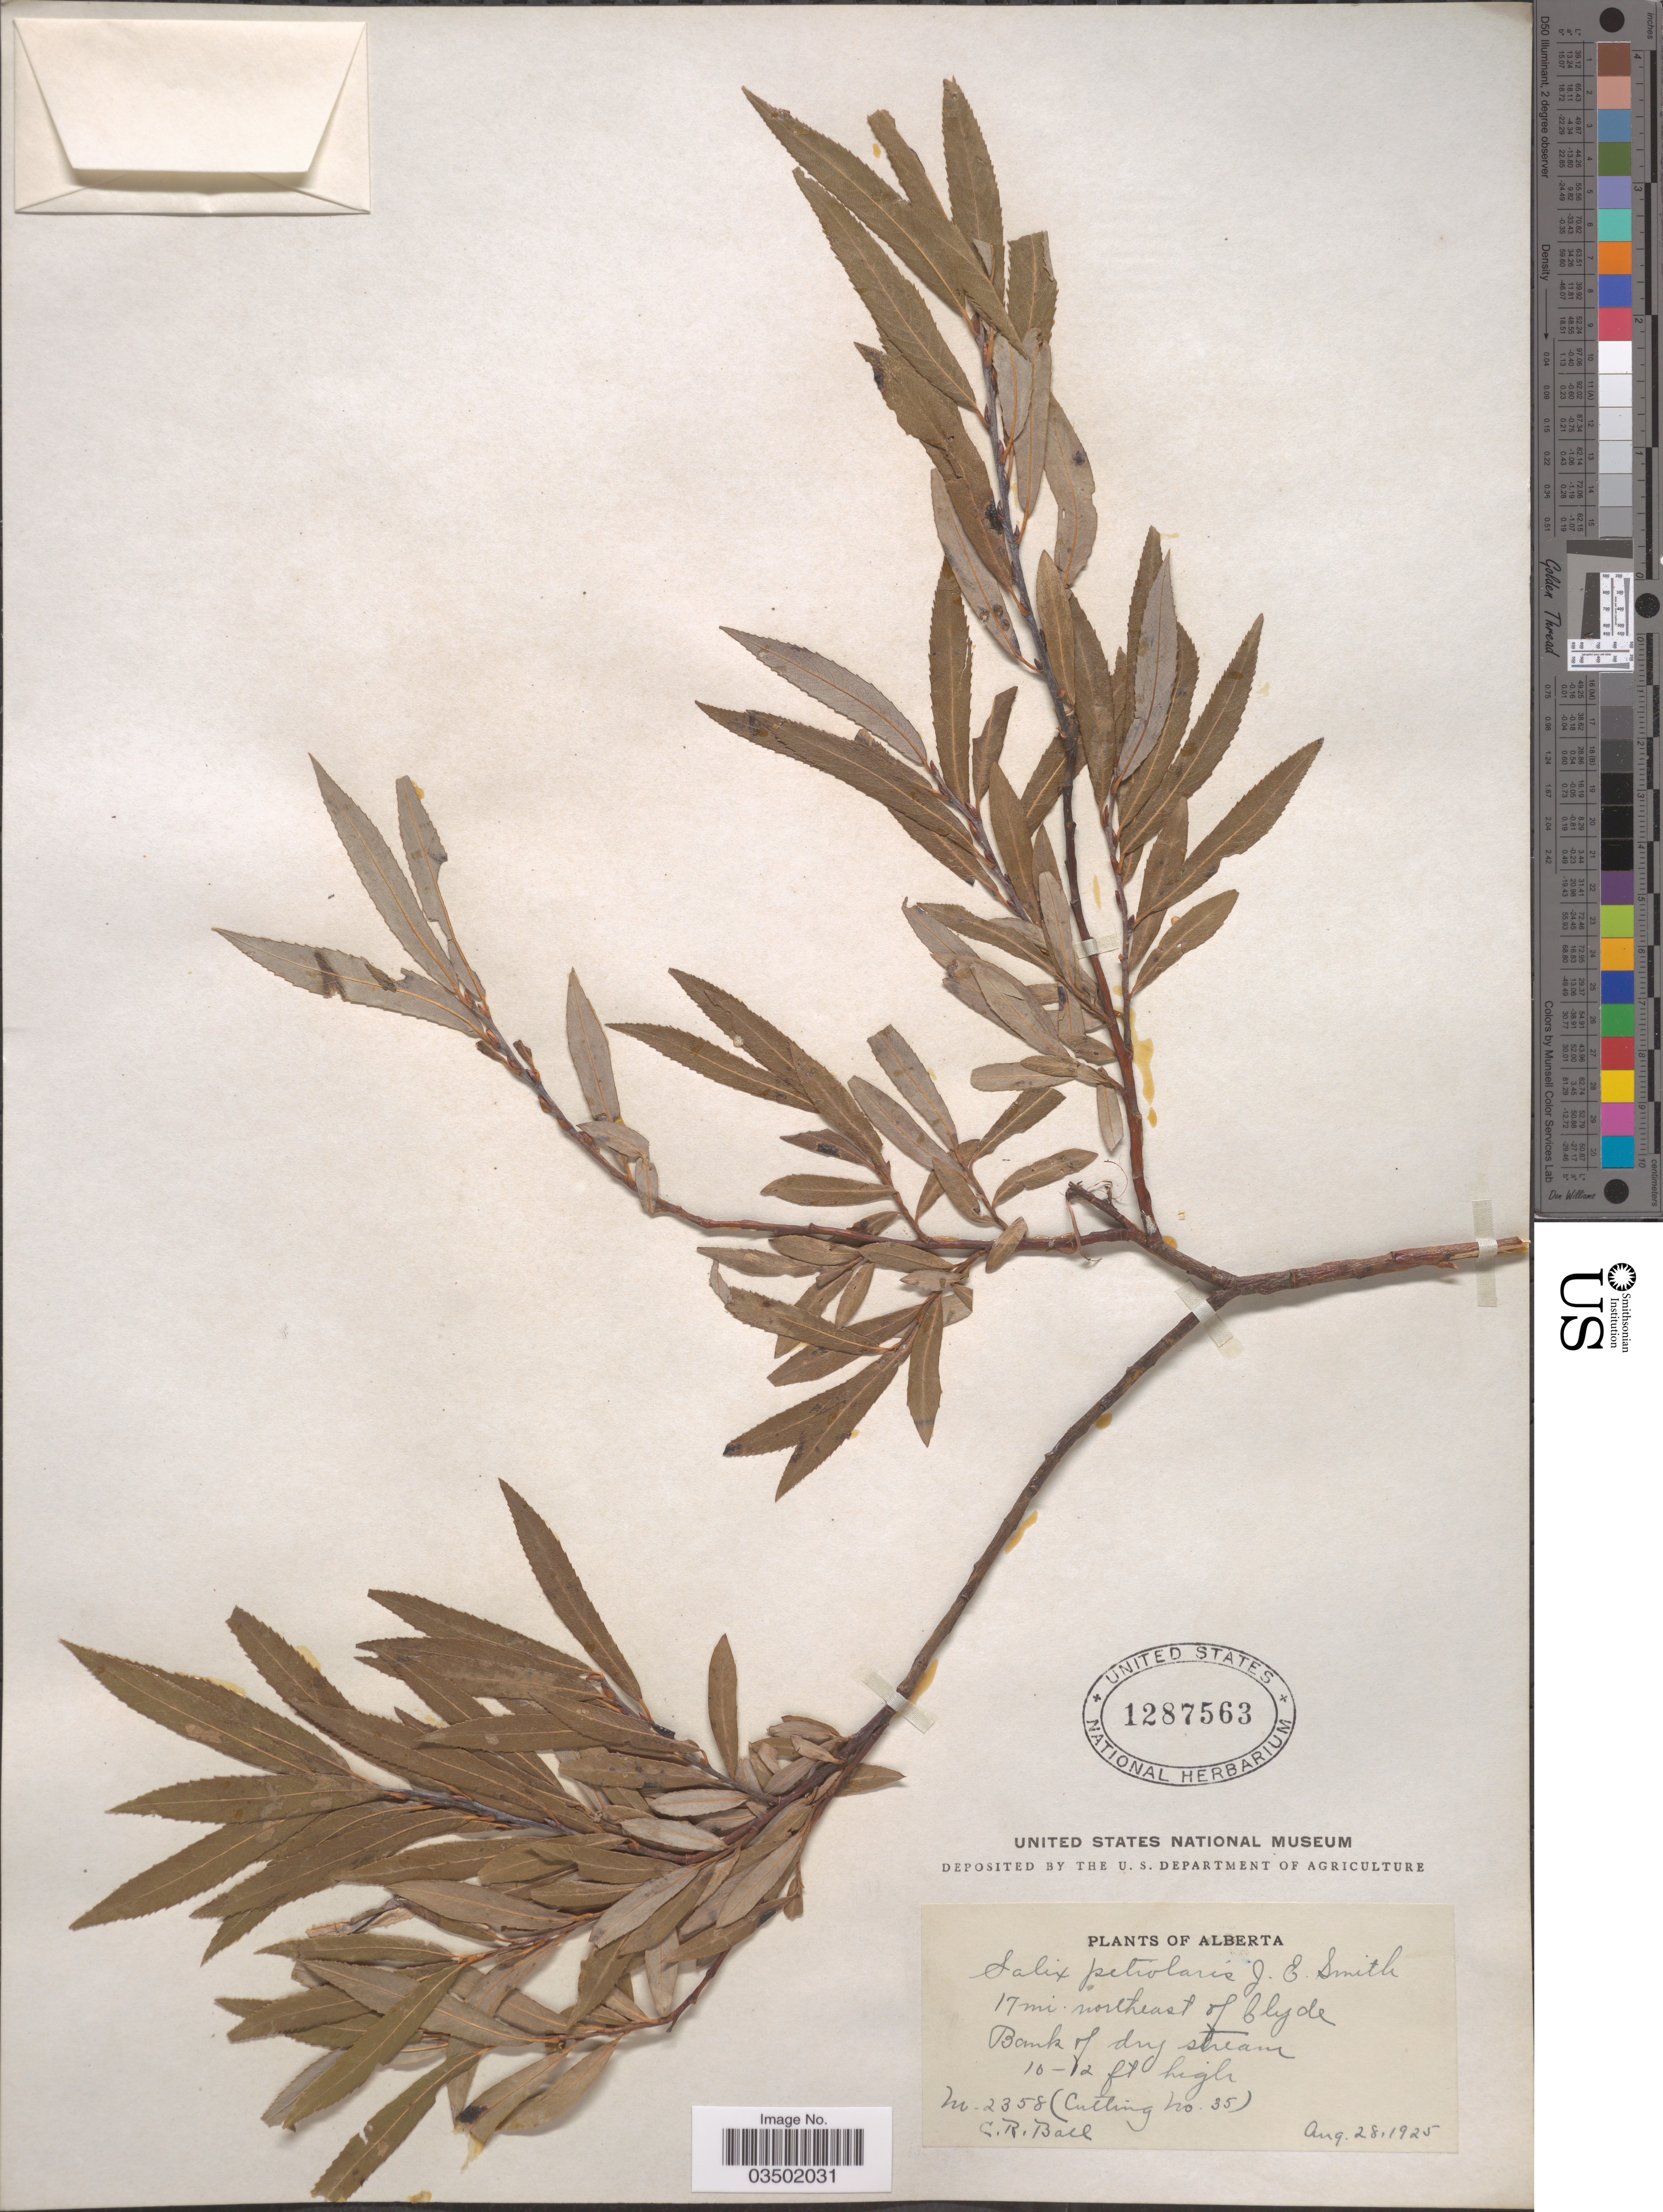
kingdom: Plantae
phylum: Tracheophyta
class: Magnoliopsida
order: Malpighiales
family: Salicaceae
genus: Salix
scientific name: Salix petiolaris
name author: Sm.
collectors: C. R. Ball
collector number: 2358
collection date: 1925-08-28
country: Canada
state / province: Alberta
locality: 17 mi. northeast of Clyde.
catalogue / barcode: US 1287563